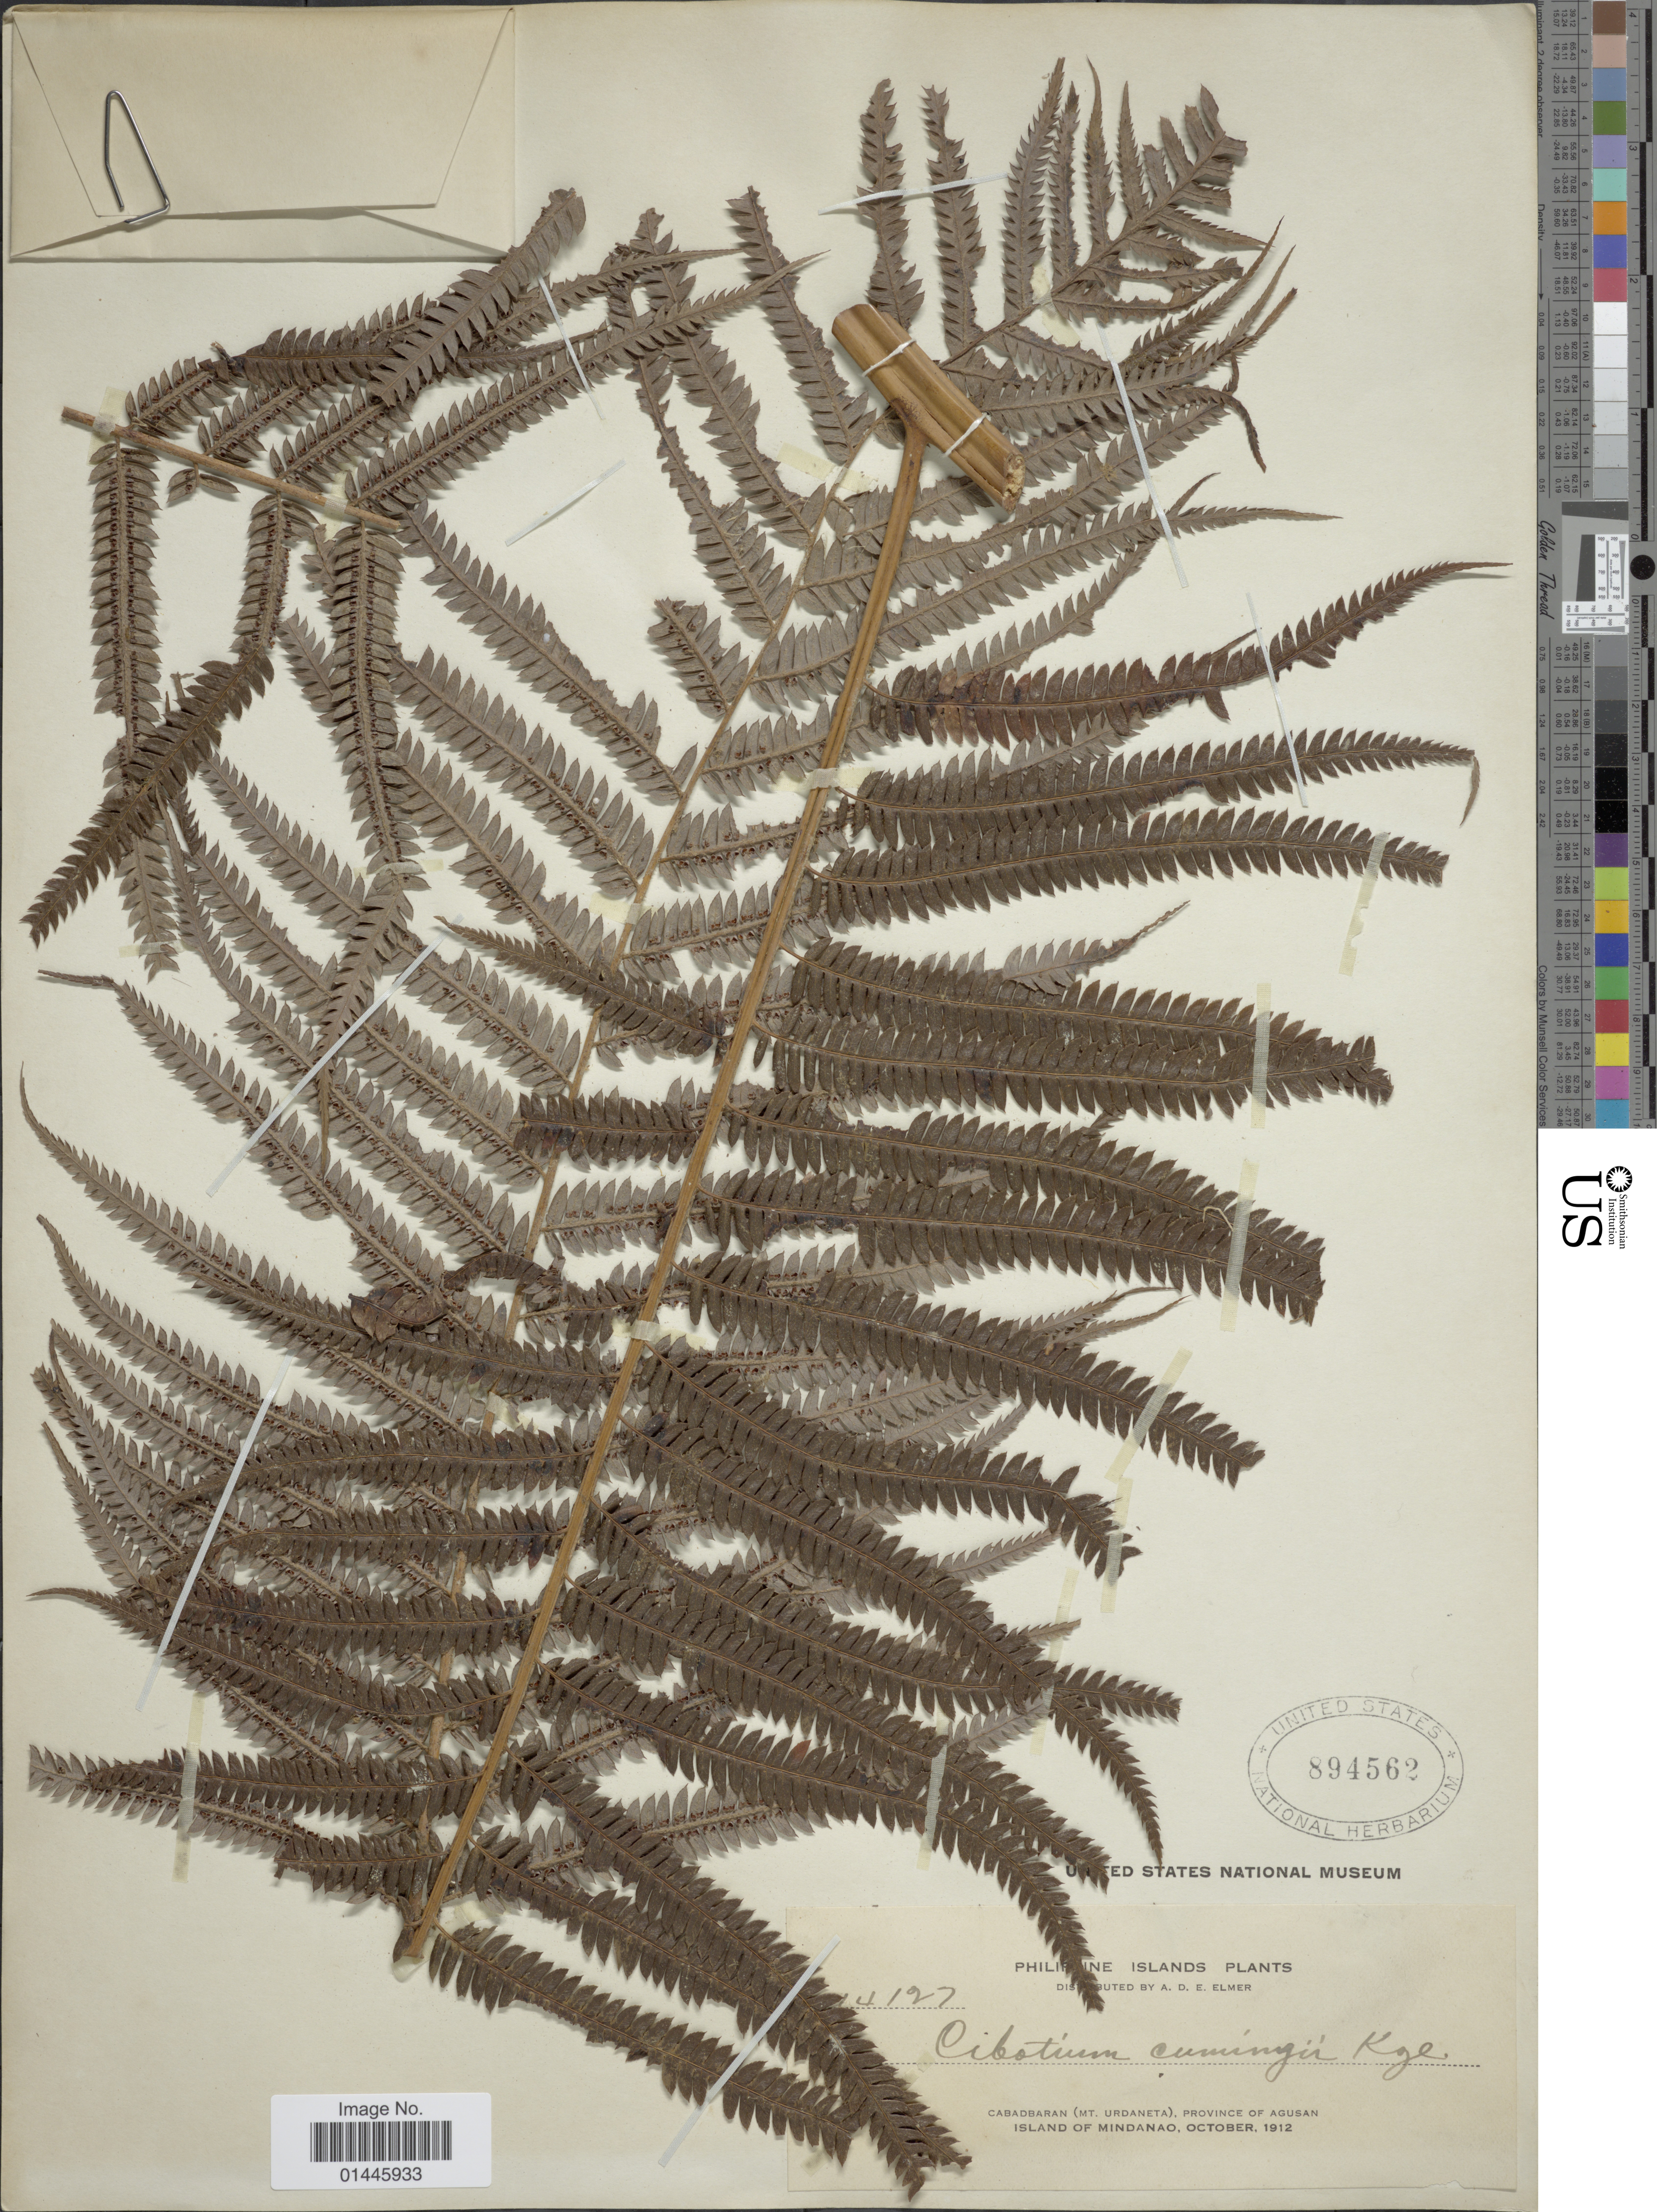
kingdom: Plantae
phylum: Tracheophyta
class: Polypodiopsida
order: Cyatheales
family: Cibotiaceae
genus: Cibotium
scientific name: Cibotium cumingii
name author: Kunze ex Christ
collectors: A. D. E. Elmer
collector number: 14127!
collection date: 1912-10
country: Philippines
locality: Philippine Islands, Cabadbaran (Mt. Urdaneta), Province of Agusan, Island of Mindanao.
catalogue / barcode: US 894562